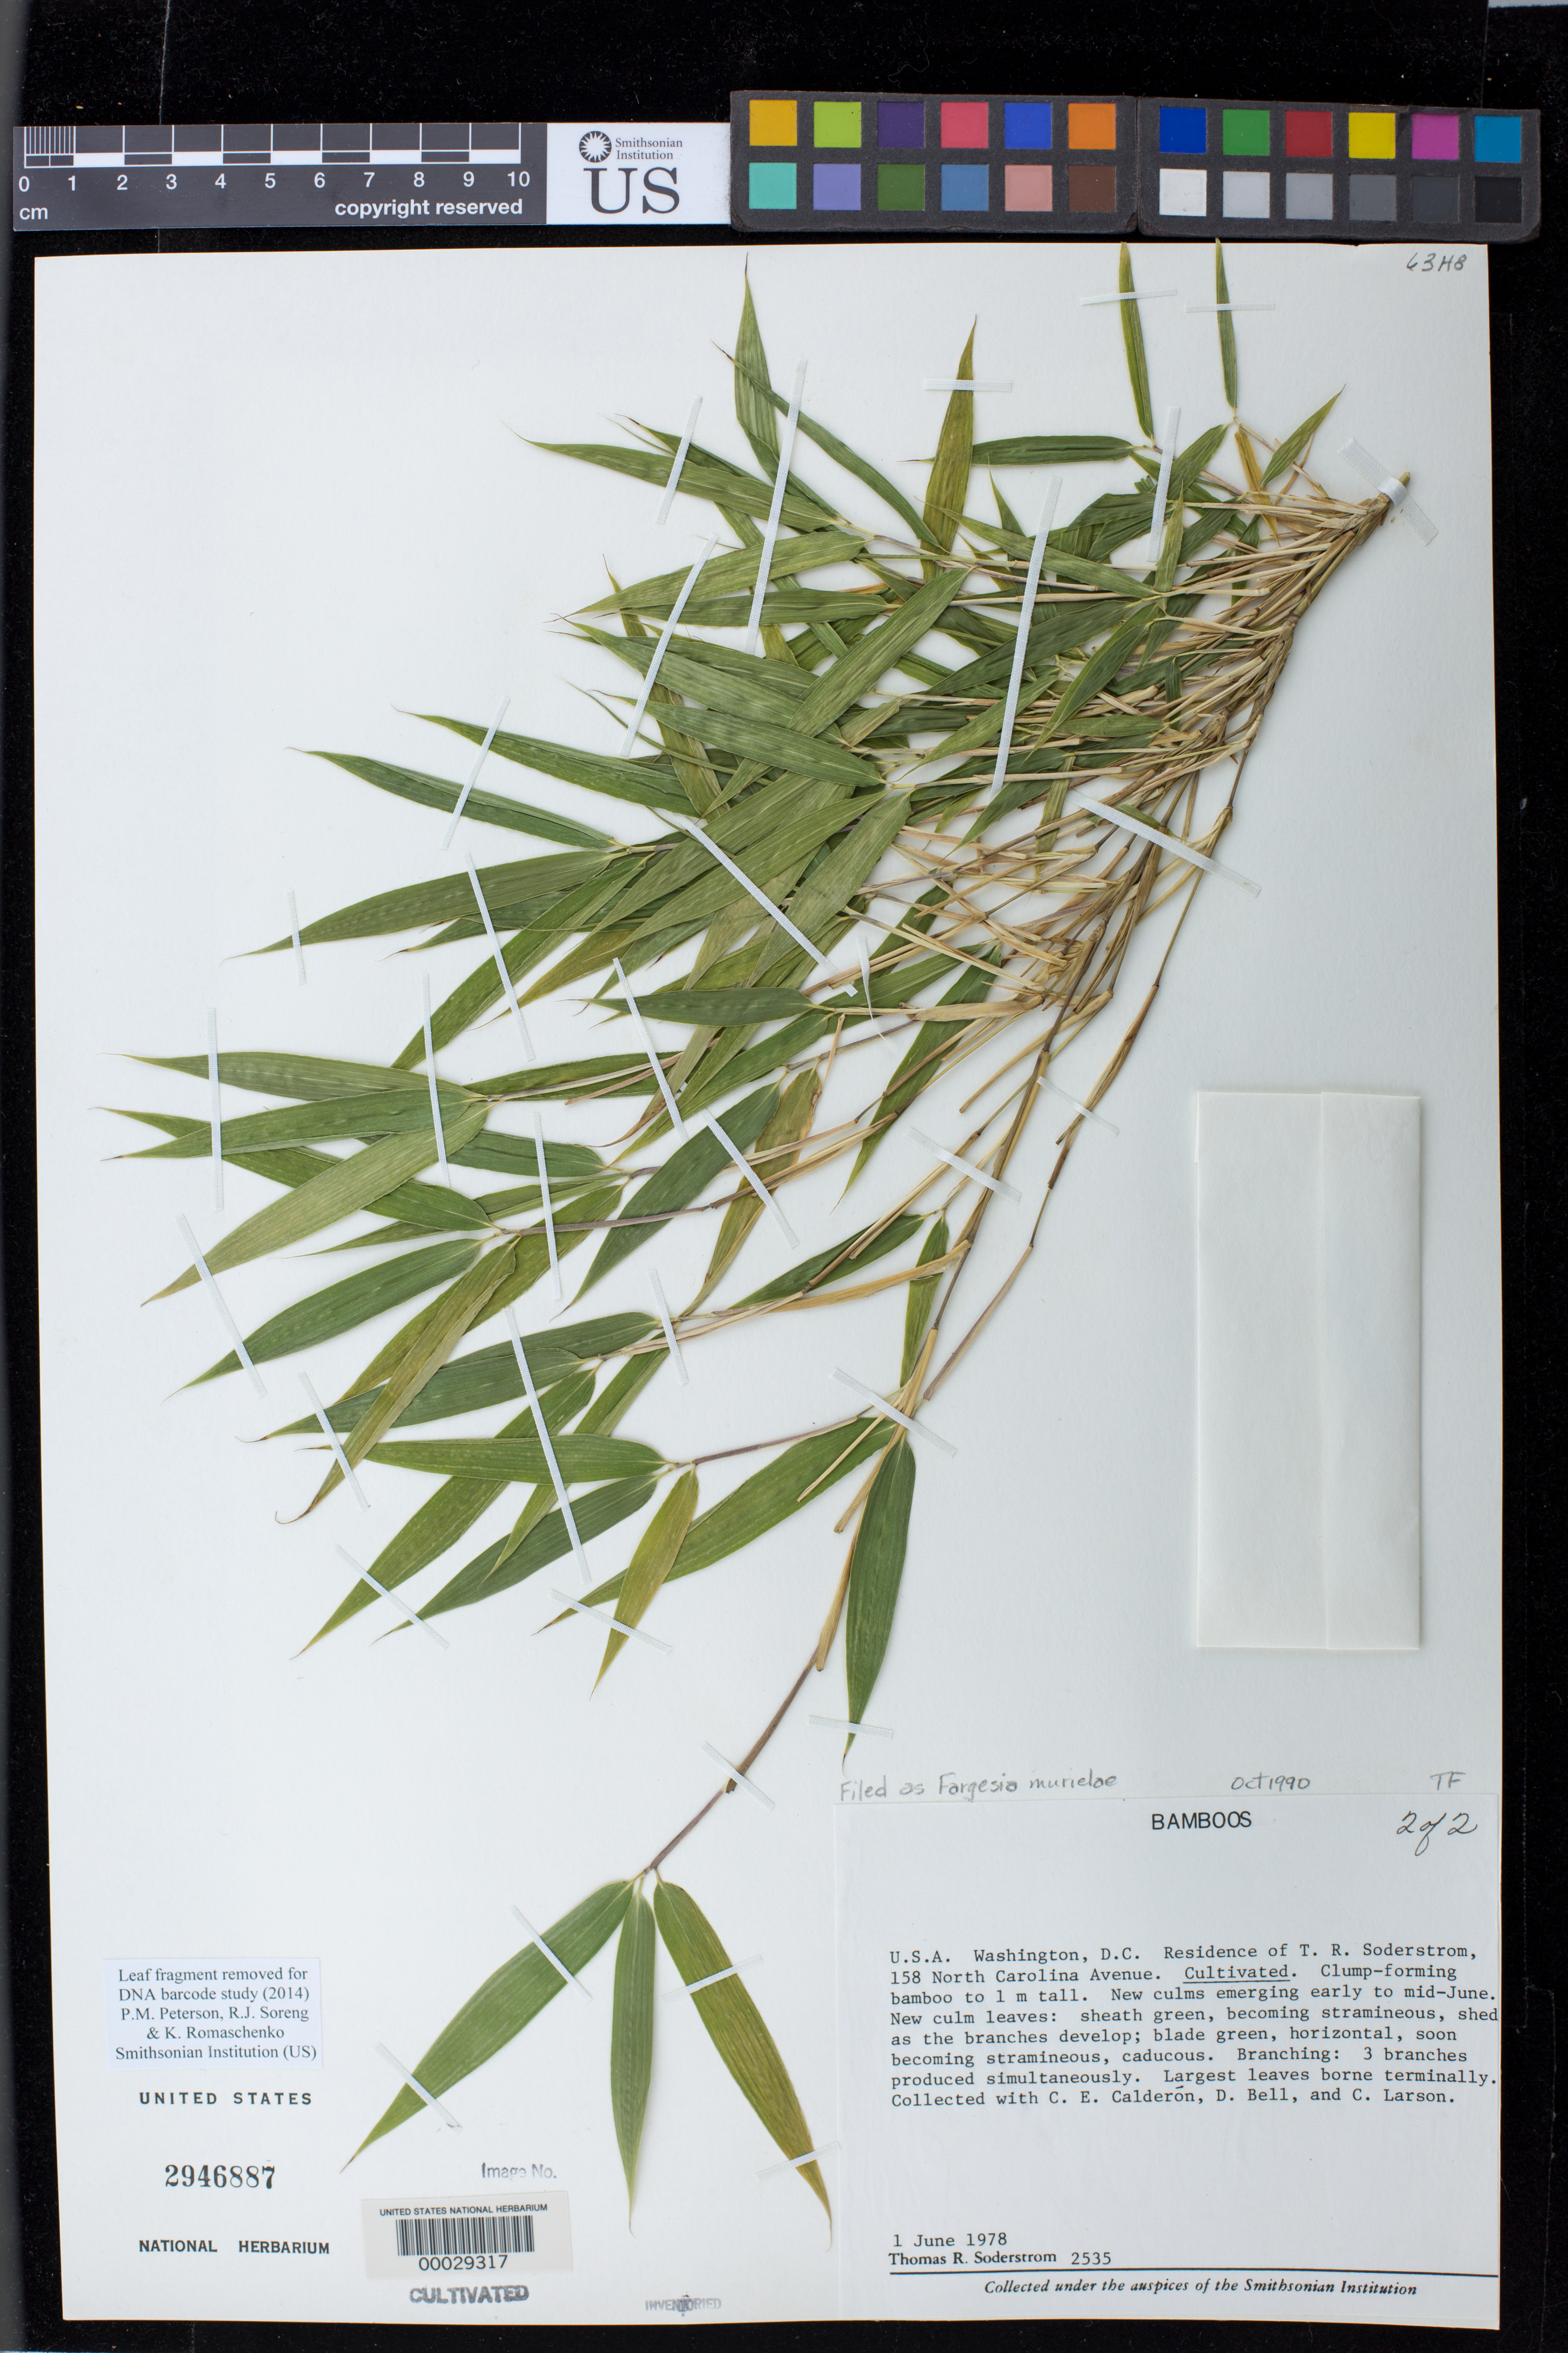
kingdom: Plantae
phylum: Tracheophyta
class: Liliopsida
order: Poales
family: Poaceae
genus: Fargesia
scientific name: Fargesia murielae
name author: (Gamble) T.P. Yi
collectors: T. R. Soderstrom, C. E. Calderón, D. A. Bell & C. Larson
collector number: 2535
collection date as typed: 01 Jun 1978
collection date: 1978-06-01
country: United States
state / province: District of Columbia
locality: Residence of t.r. soderstrom, washington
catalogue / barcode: US 2946887